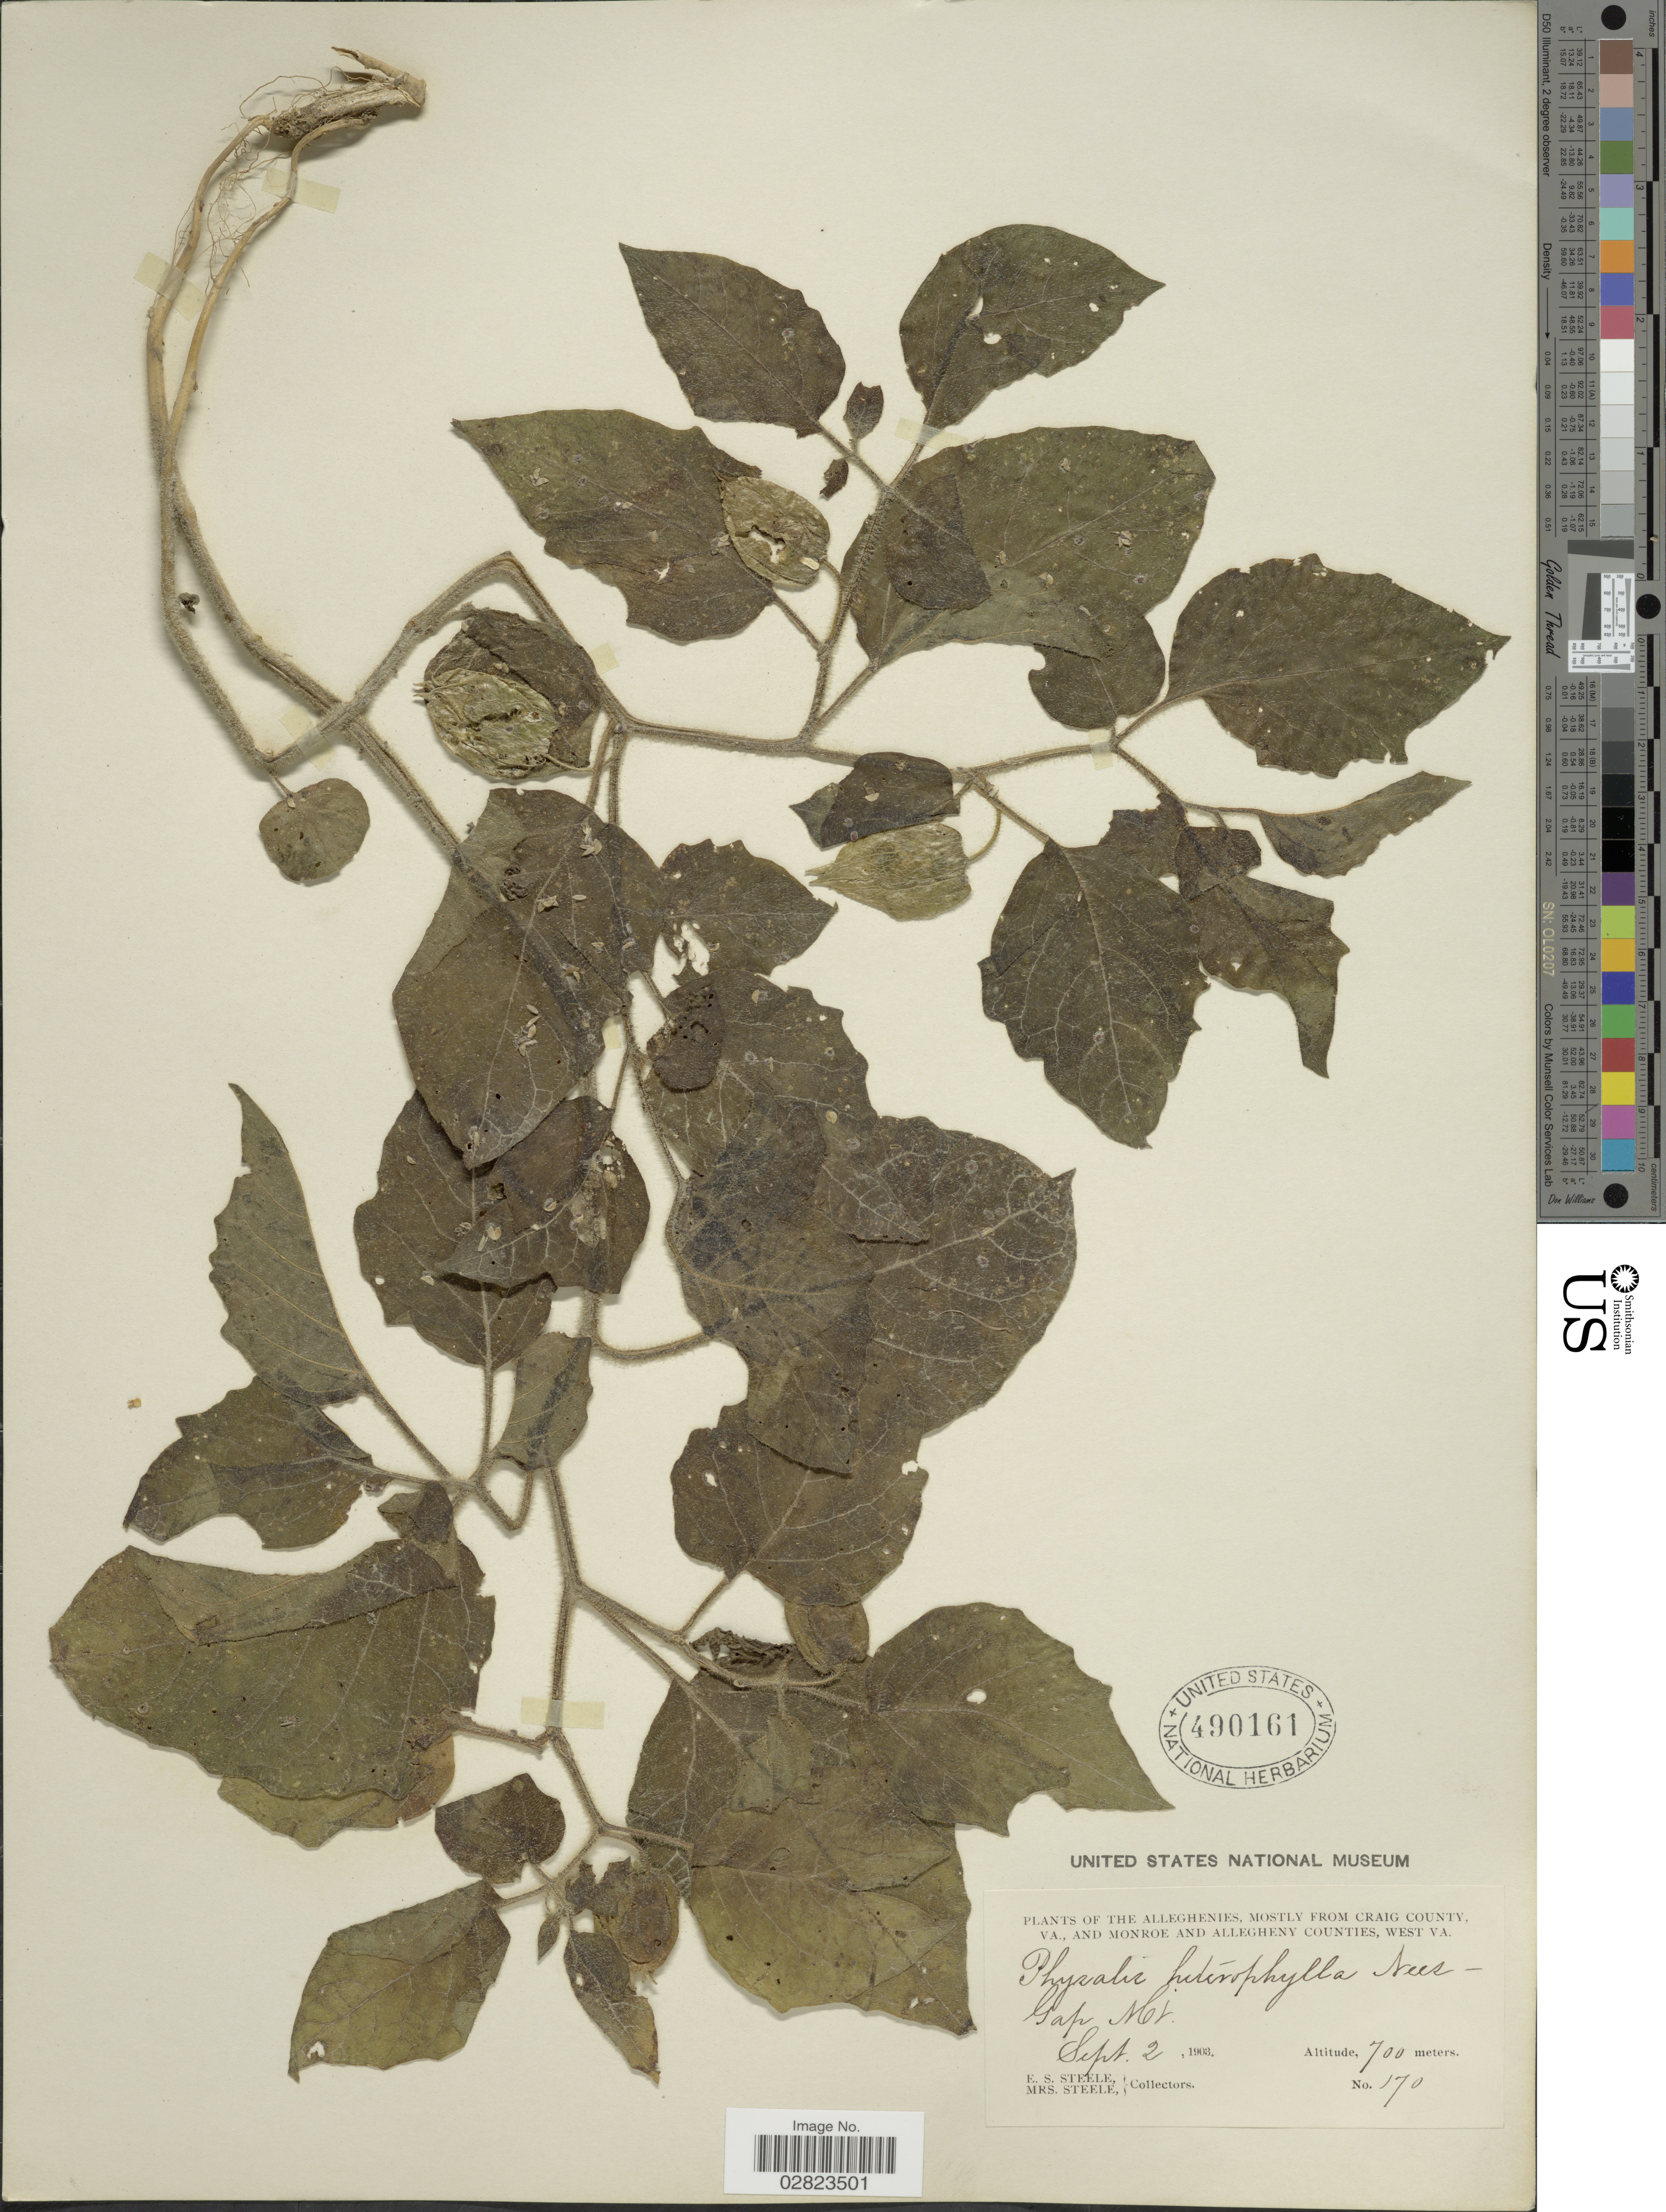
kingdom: Plantae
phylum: Tracheophyta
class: Magnoliopsida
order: Solanales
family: Solanaceae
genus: Physalis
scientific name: Physalis heterophylla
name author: Nees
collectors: E. Steele & Mrs. E. S. Steele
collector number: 170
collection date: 1903-09-02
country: United States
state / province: West Virginia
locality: The Alleghenies, mostly from Craig County, Va., and Monroe and Allegheny Counties, West Va. Gap Mt.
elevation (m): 700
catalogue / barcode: US 490161